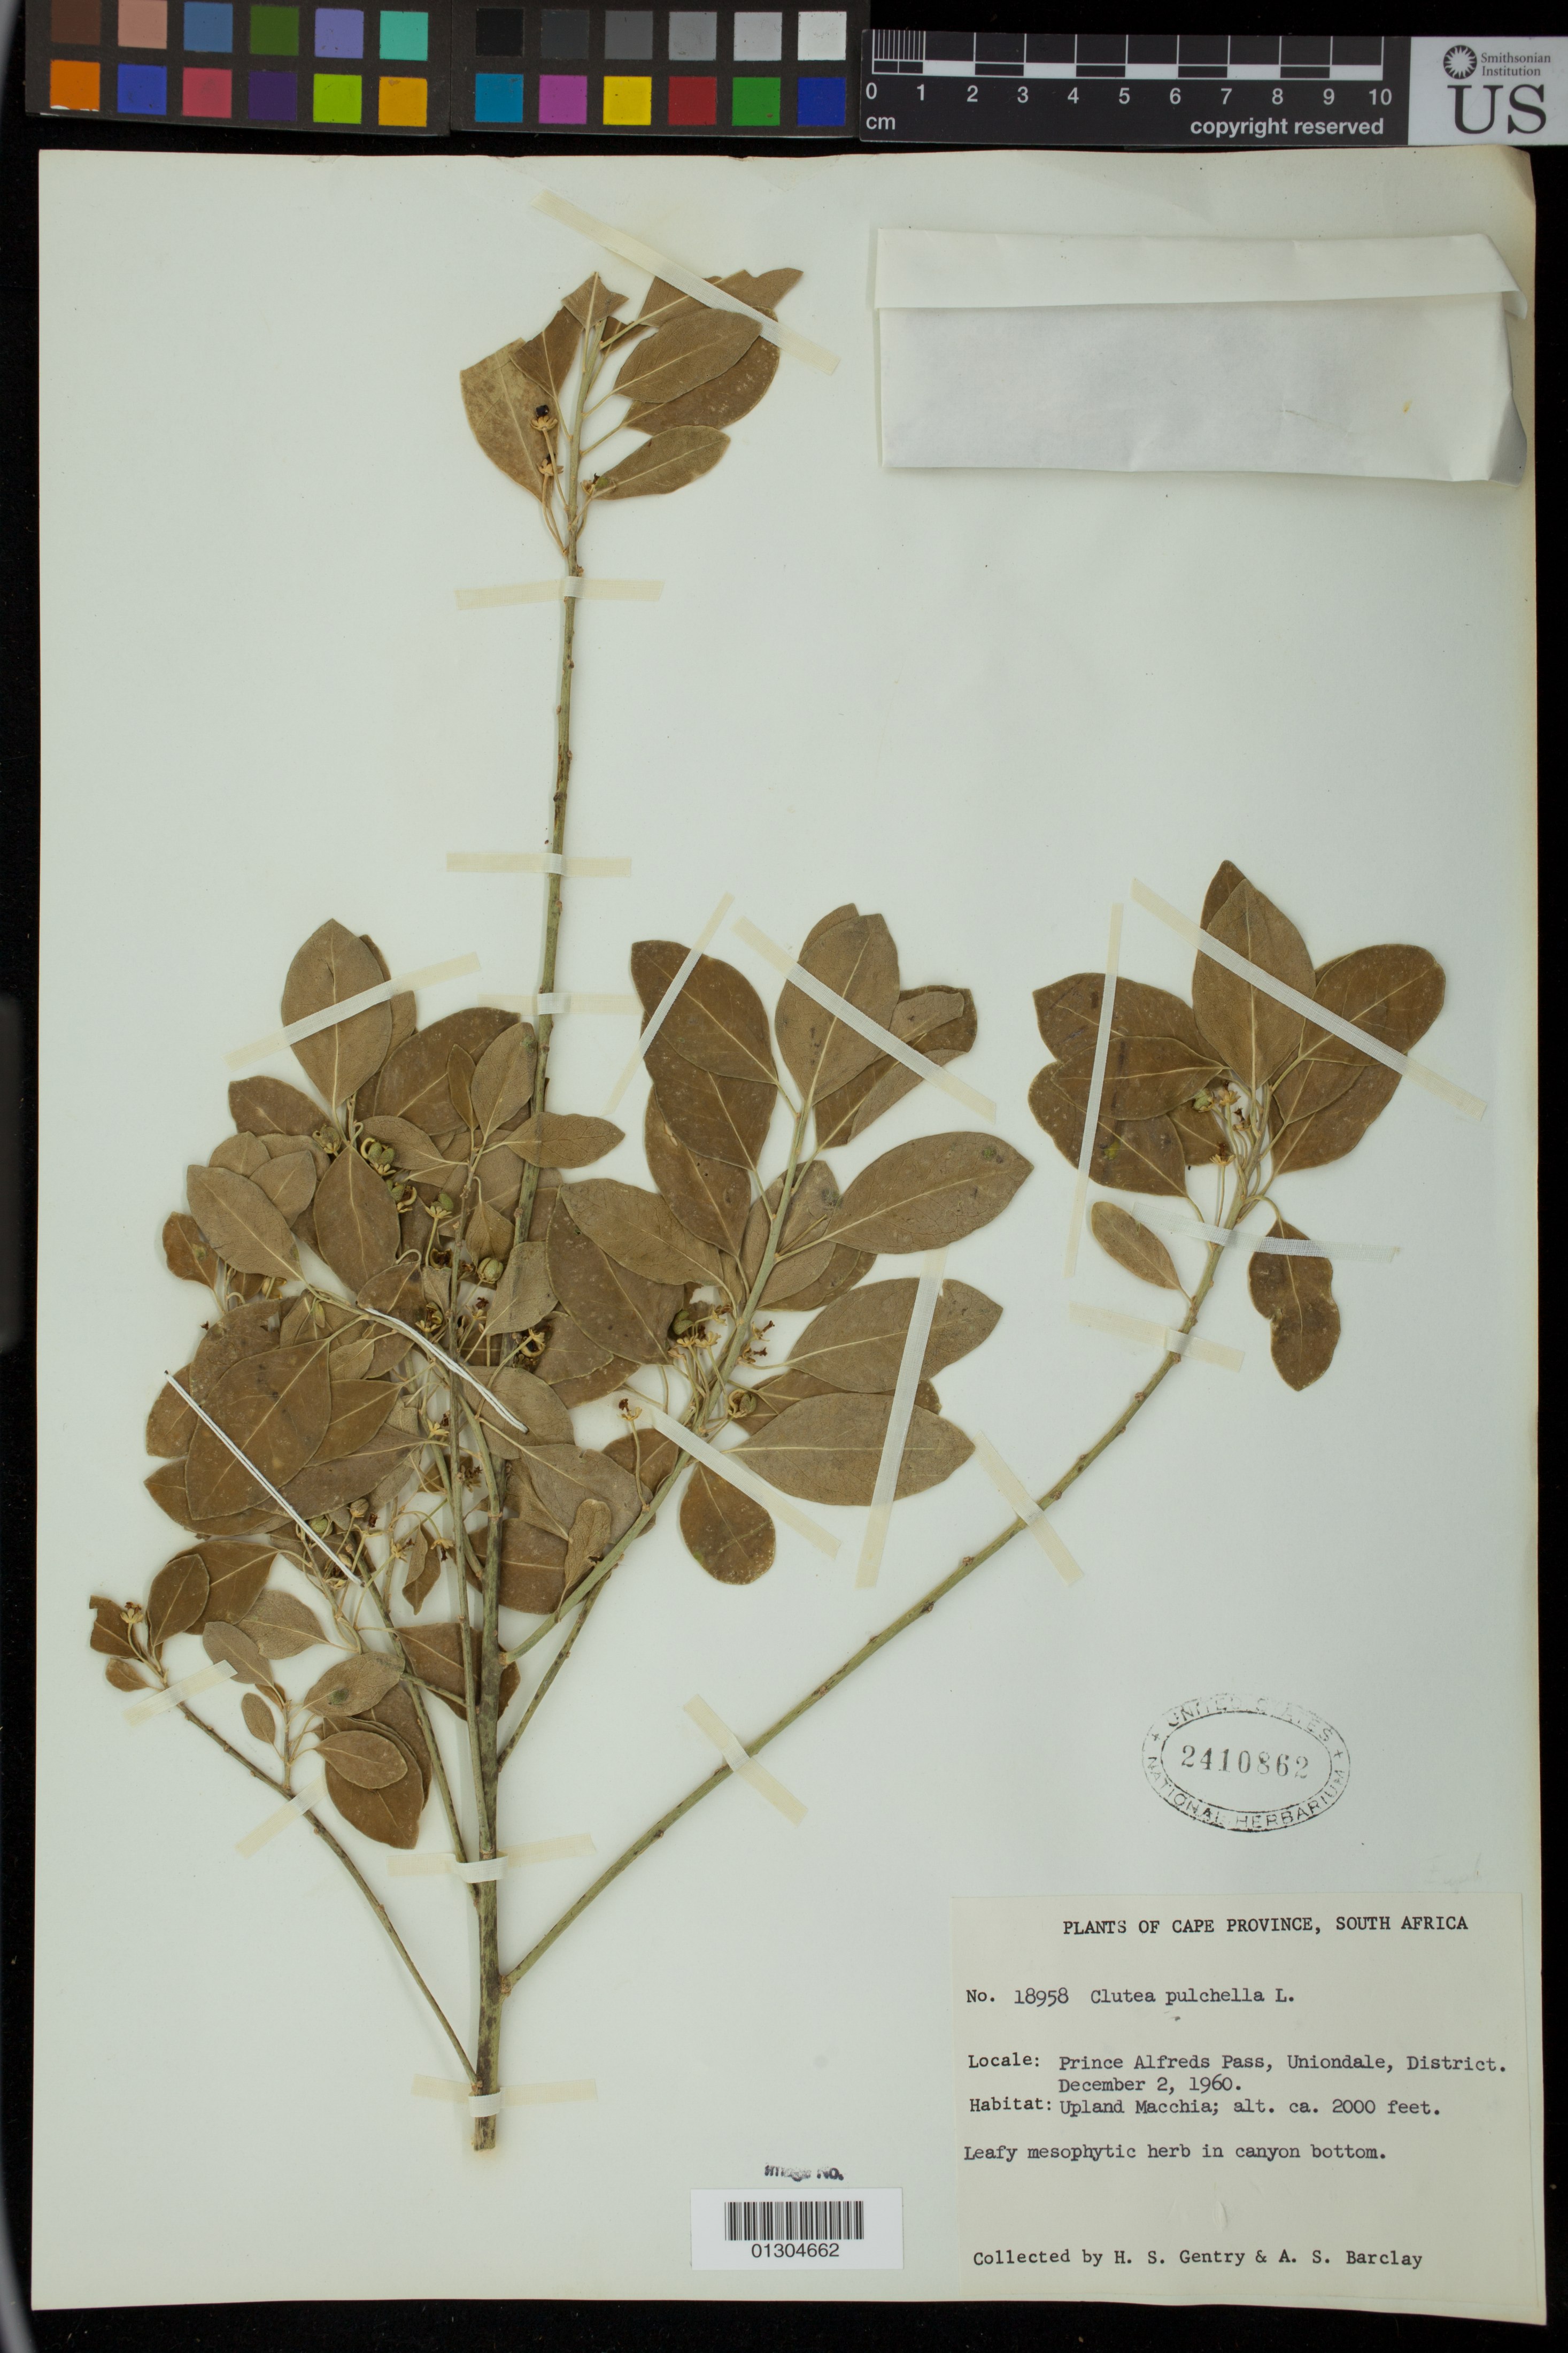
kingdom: Plantae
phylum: Tracheophyta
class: Magnoliopsida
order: Malpighiales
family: Peraceae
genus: Clutia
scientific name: Clutia pulchella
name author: L.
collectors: H. S. Gentry & A. S. Barclay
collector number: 18958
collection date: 1960-12-02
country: South Africa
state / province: Western Cape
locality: Prince Alfreds Pass, Uniondale, District.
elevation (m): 610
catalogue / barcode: US 2410862